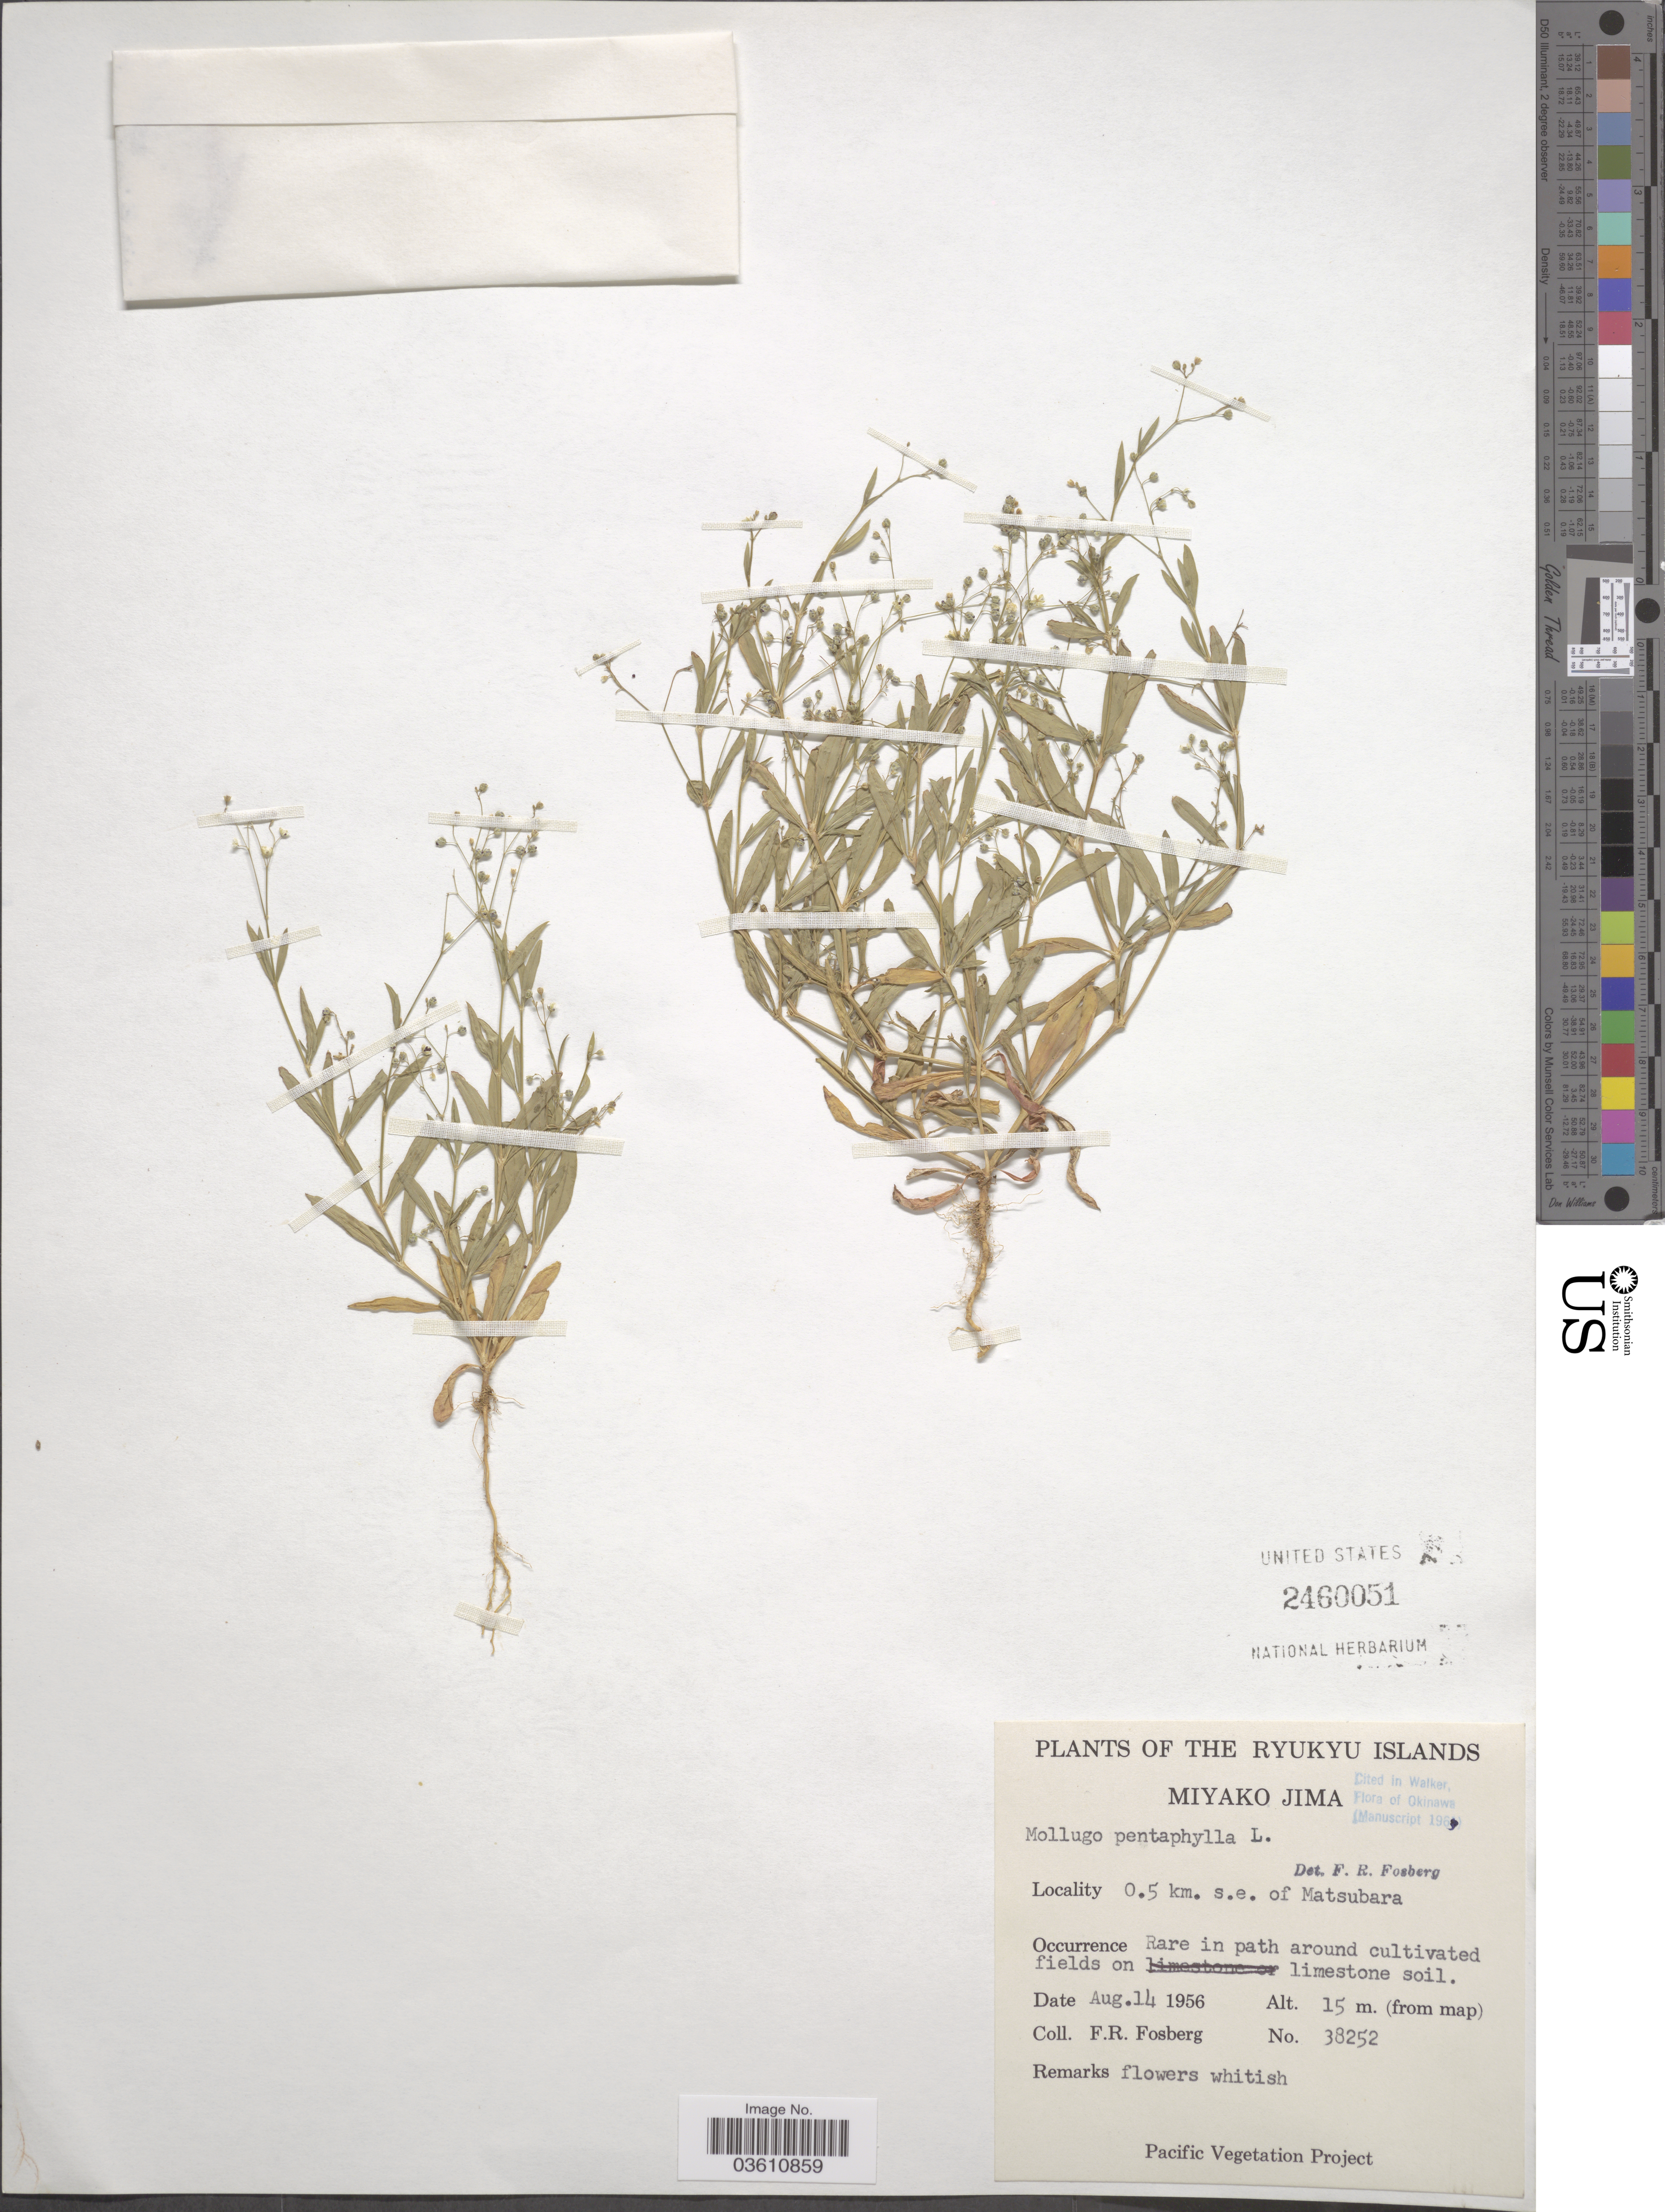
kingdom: Plantae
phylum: Tracheophyta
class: Magnoliopsida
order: Caryophyllales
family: Molluginaceae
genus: Trigastrotheca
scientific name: Trigastrotheca pentaphylla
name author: (L.) Thulin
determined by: Strong, Mark T., (BOT), Smithsonian Institution - National Museum of Natural History (UNITED STATES)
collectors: F. R. Fosberg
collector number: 38252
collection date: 1956-08-14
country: Japan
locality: Ryukyu Islands. Miyako Jima. 0.5 km. s.e. of Matsubara.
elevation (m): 15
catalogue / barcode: US 2460051